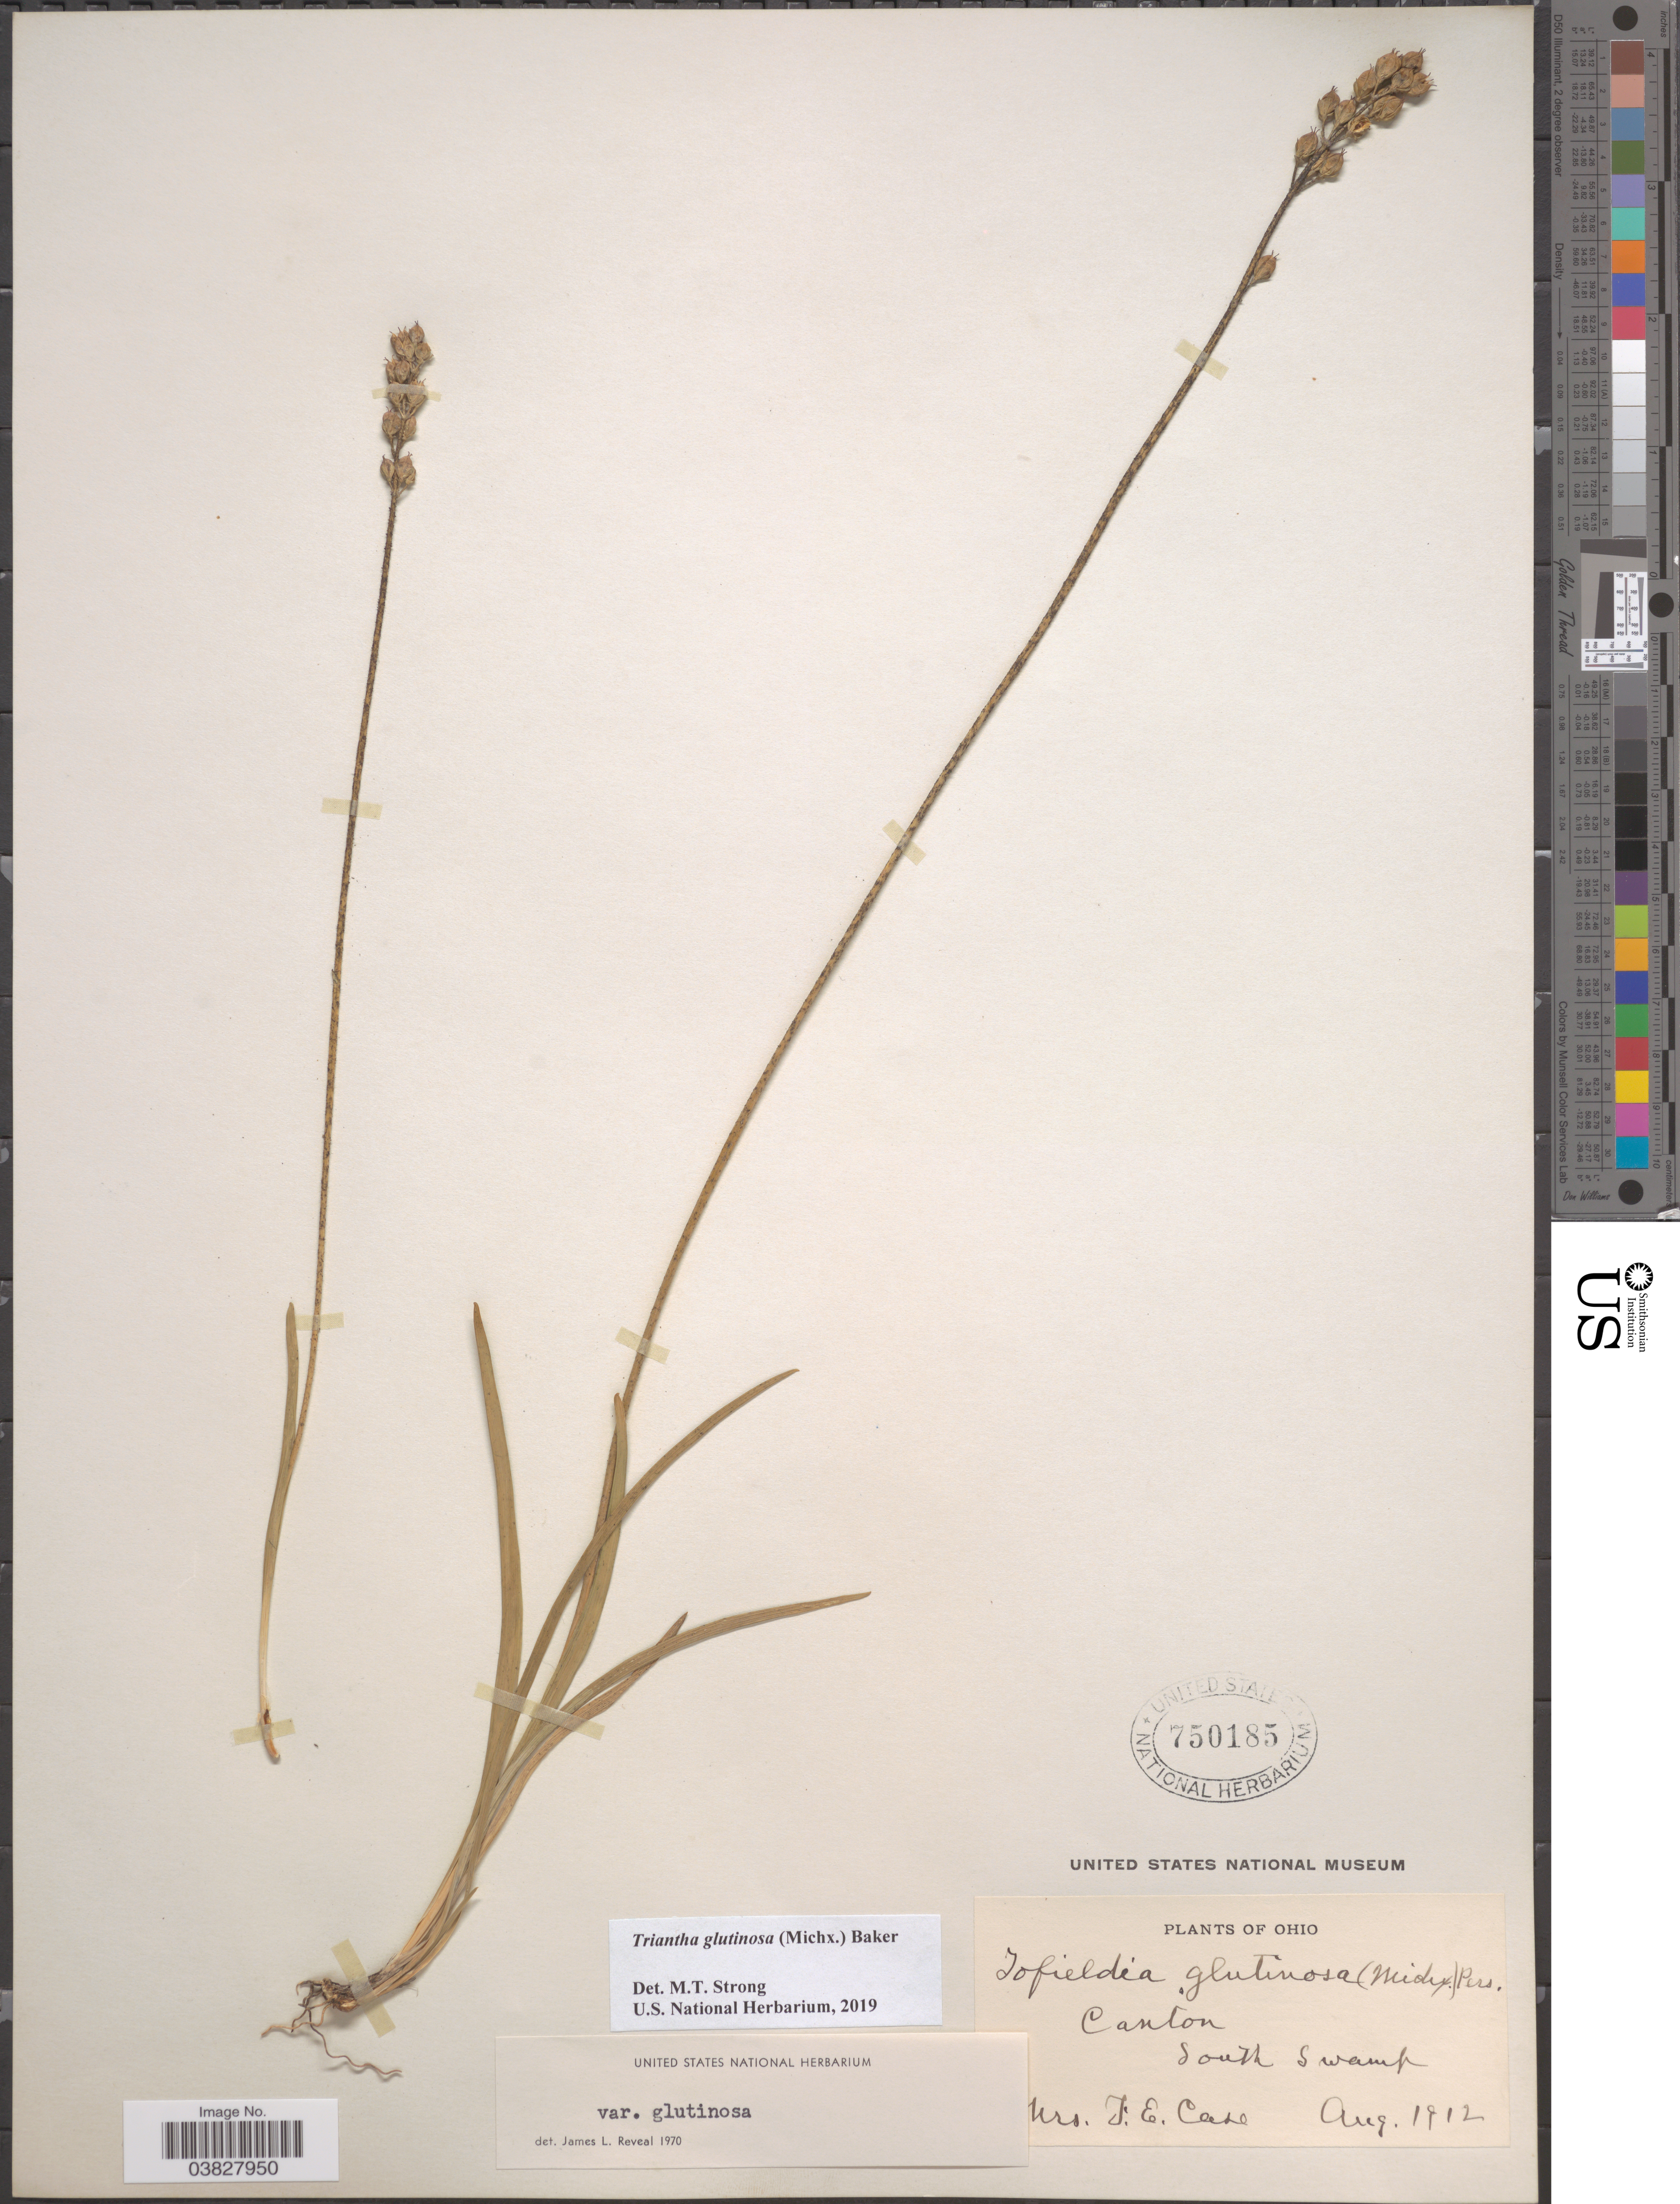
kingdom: Plantae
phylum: Tracheophyta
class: Liliopsida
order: Alismatales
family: Tofieldiaceae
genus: Triantha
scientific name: Triantha glutinosa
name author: (Michx.) Baker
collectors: J. Case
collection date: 1912-08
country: United States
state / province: Ohio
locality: Canton. South Swamp.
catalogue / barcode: US 750185